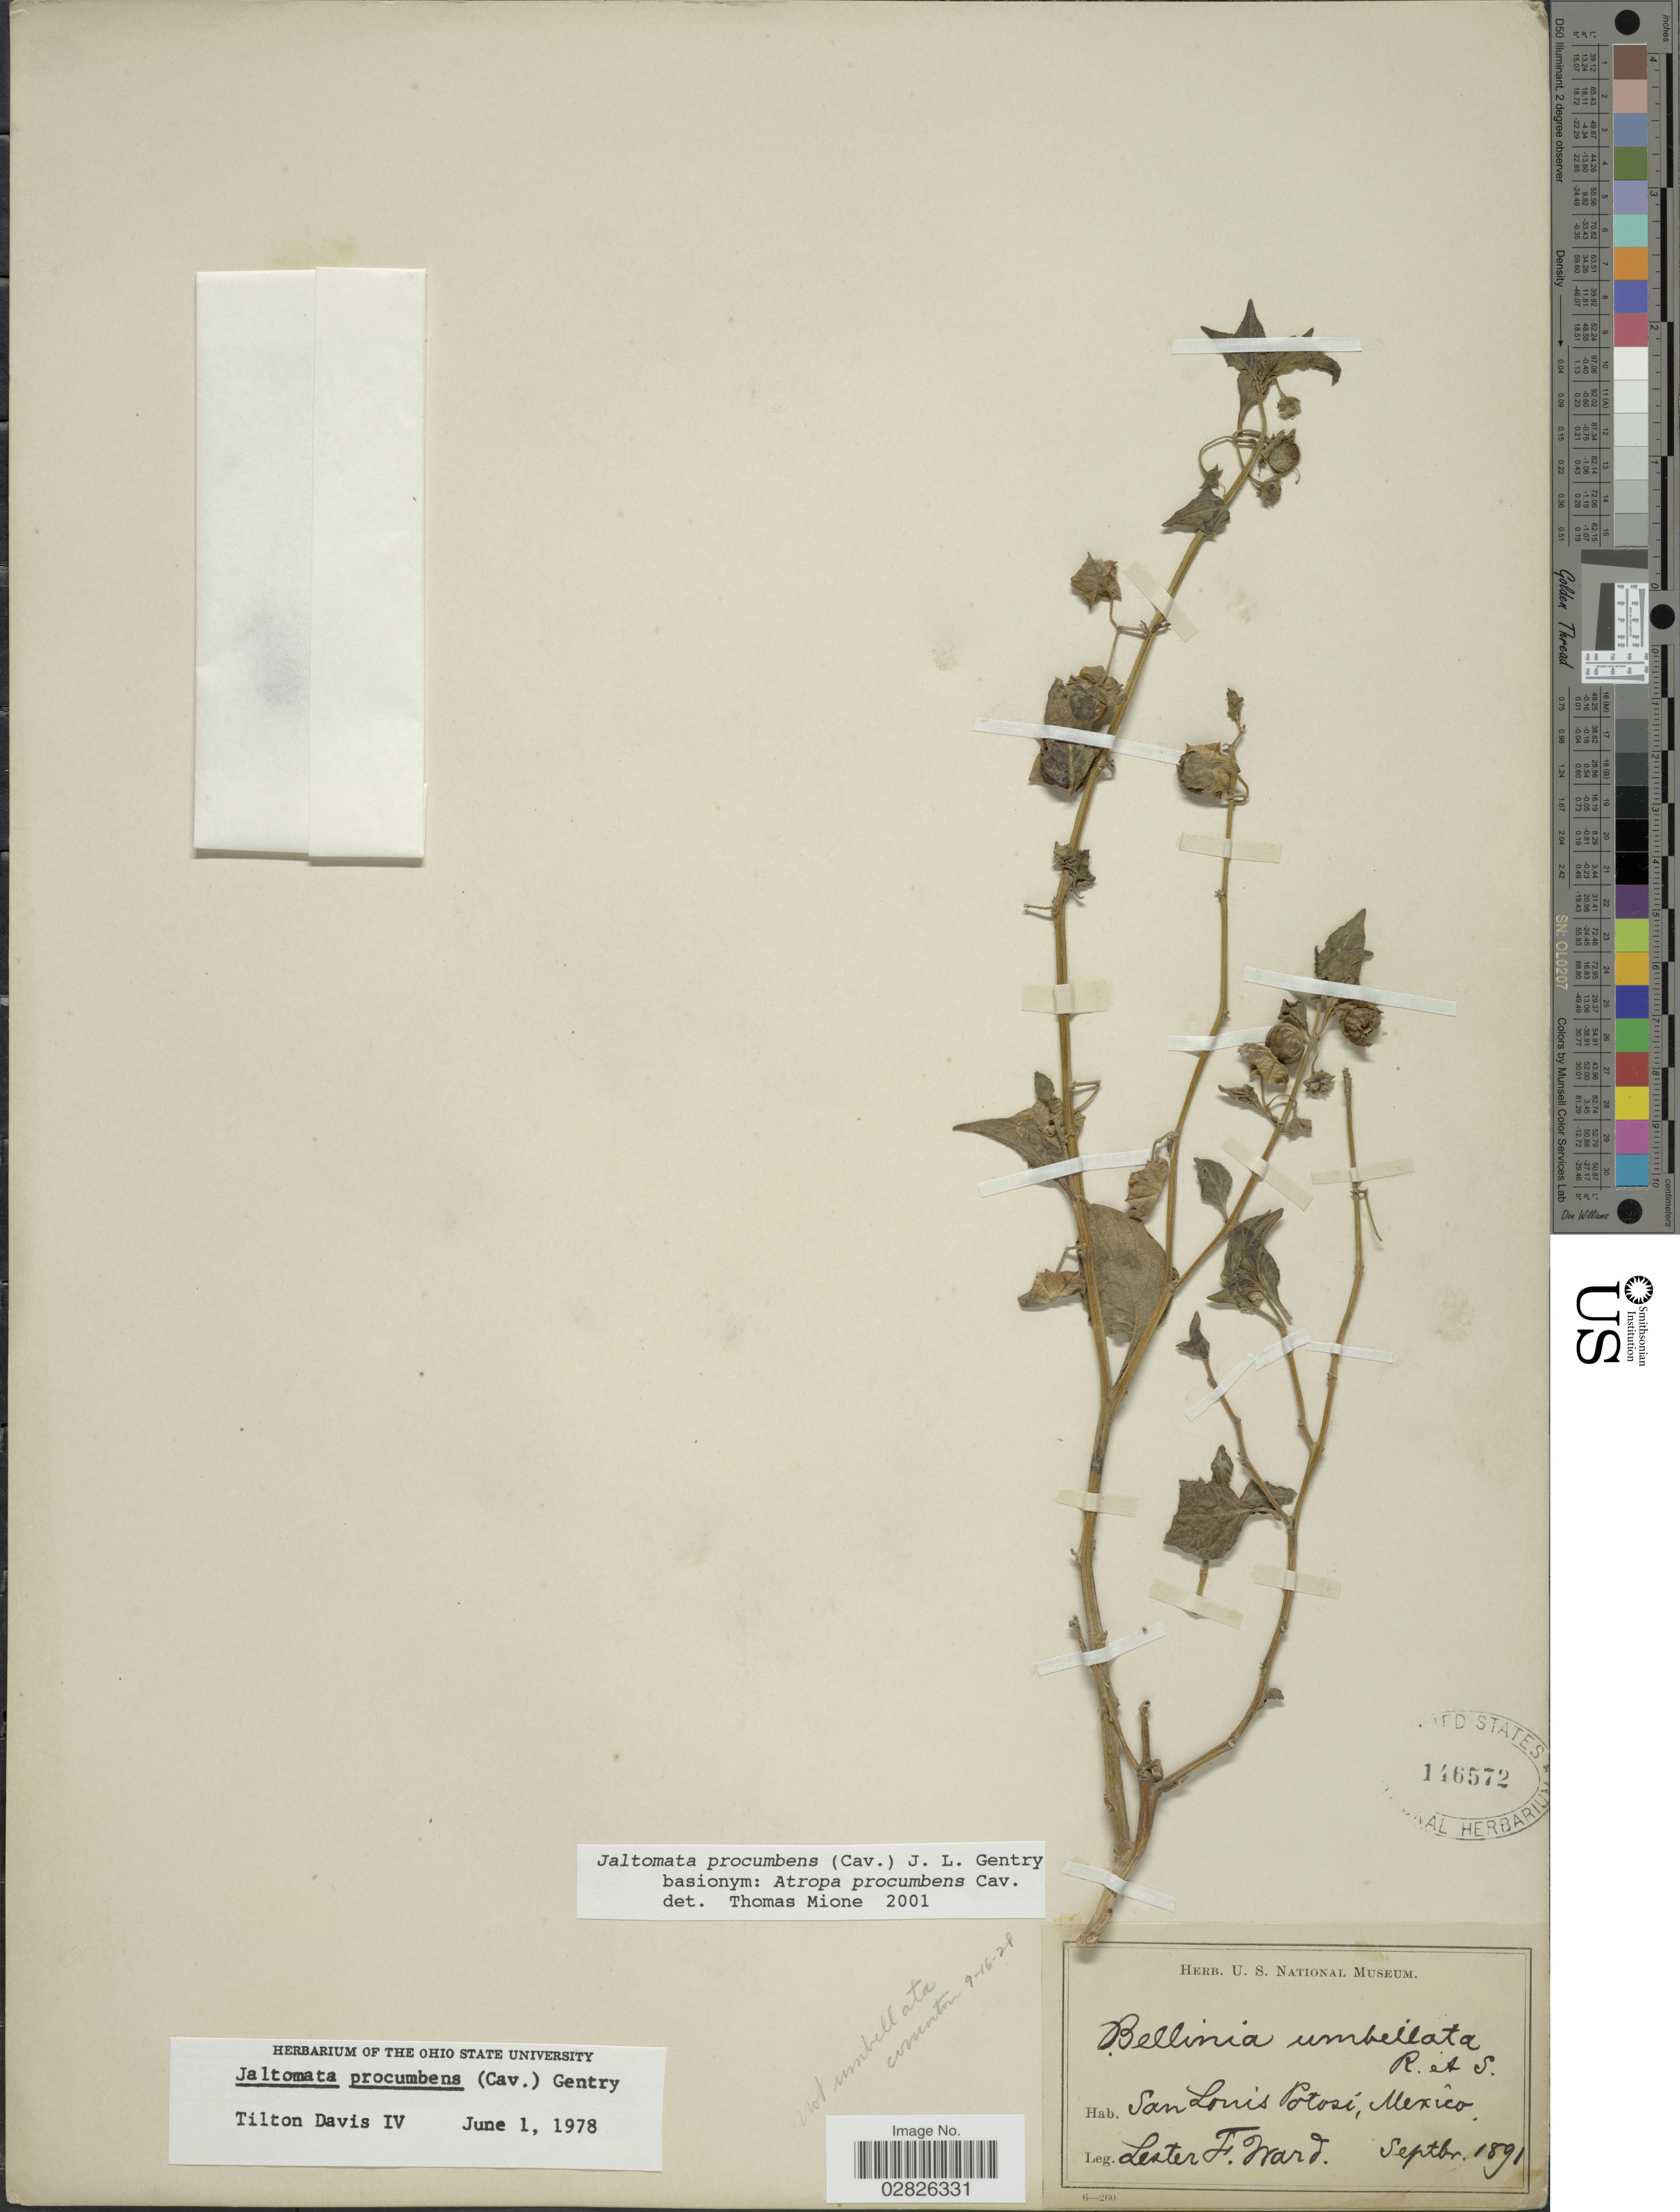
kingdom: Plantae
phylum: Tracheophyta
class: Magnoliopsida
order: Solanales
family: Solanaceae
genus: Jaltomata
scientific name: Jaltomata procumbens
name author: (Cav.) J.L. Gentry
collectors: L. F. Ward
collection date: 1891-09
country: Mexico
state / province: San Luis Potosí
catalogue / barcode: US 146572